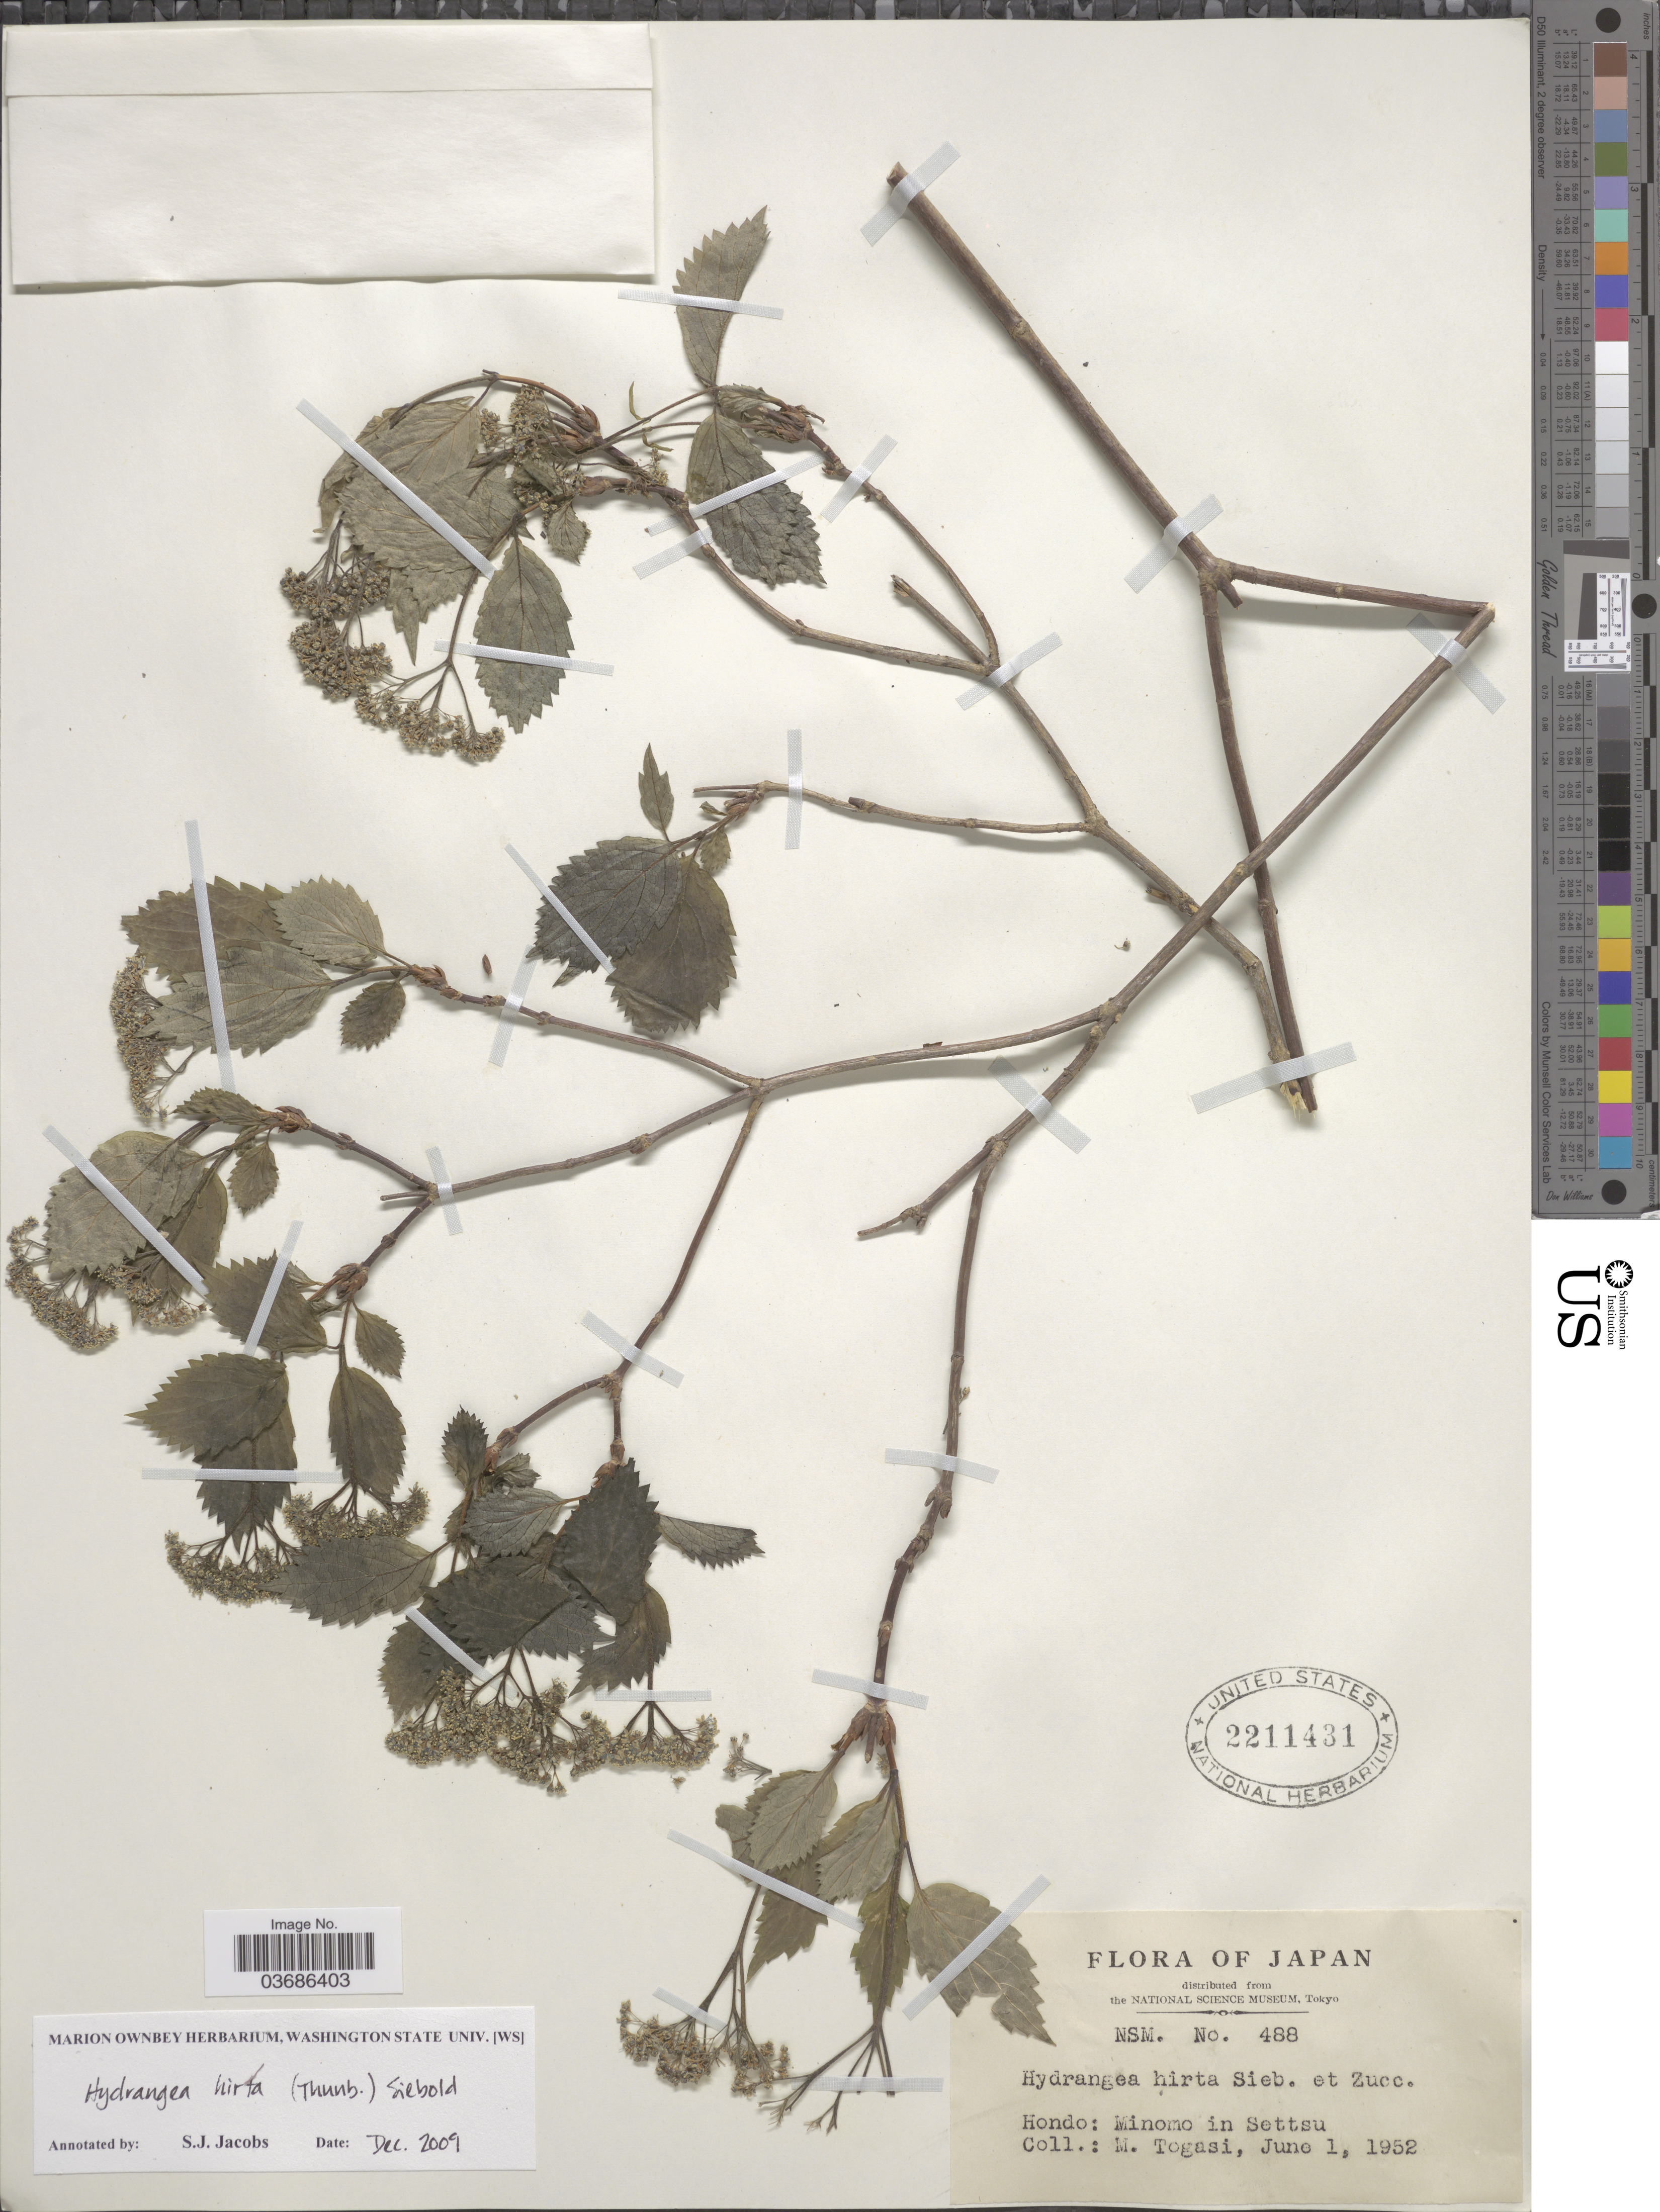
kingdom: Plantae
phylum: Tracheophyta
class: Magnoliopsida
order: Cornales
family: Hydrangeaceae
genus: Hydrangea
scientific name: Hydrangea hirta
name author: (Thunb.) Siebold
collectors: M. Togasi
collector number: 488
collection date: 1952-06-01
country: Japan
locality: Hondo: Minomo in Settsu.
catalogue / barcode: US 2211431